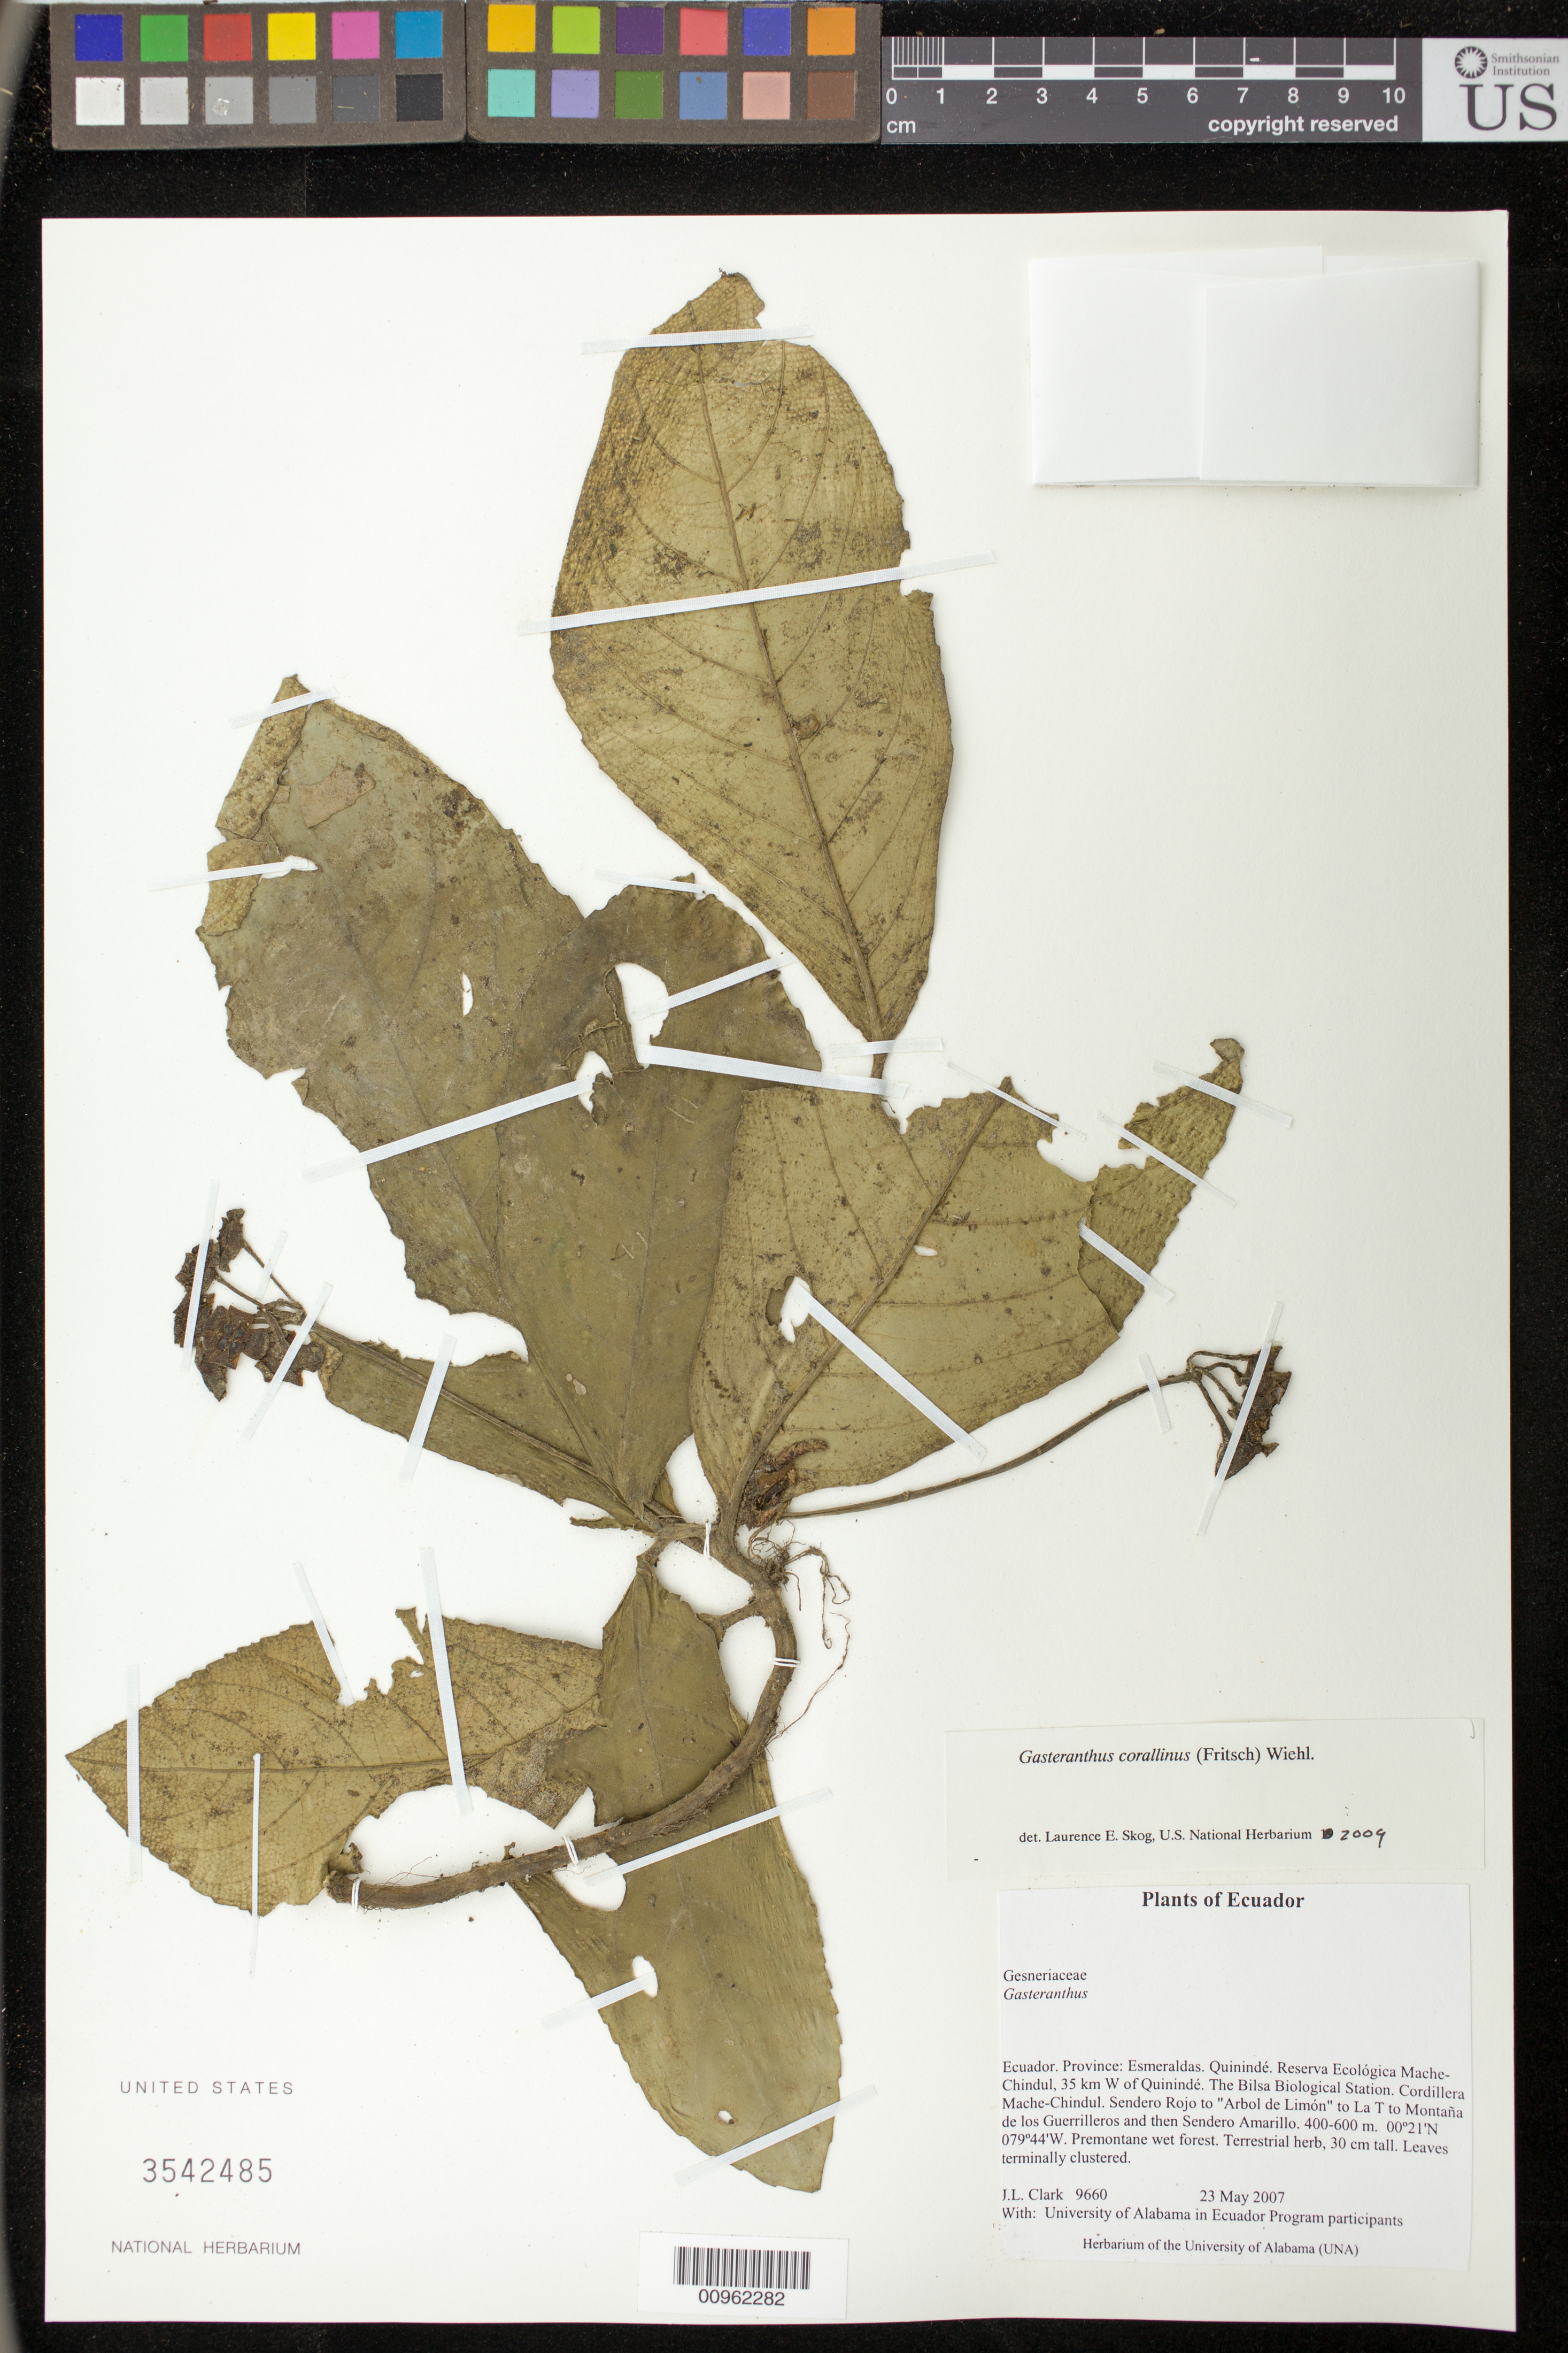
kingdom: Plantae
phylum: Tracheophyta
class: Magnoliopsida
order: Lamiales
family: Gesneriaceae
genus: Gasteranthus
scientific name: Gasteranthus corallinus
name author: (Fritsch) Wiehler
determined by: Skog, Laurence E.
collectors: J. L. Clark & University of Alabama in Ecuador Program participants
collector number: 9660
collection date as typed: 23 May 2007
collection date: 2007-05-23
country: Ecuador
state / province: Esmeraldas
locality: Quinindé. Reserva Ecológica Mache-Chindul, 35 km W of Quinindé. The Bilsa Biological Station. Cordillera Mache-Chindul. Sendero Rojo to "Arbol de Limón" to La T to Montaña de los Guerrilleros and then Sendero Amarillo.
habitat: Premontane wet forest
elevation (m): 400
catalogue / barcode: US 3542485